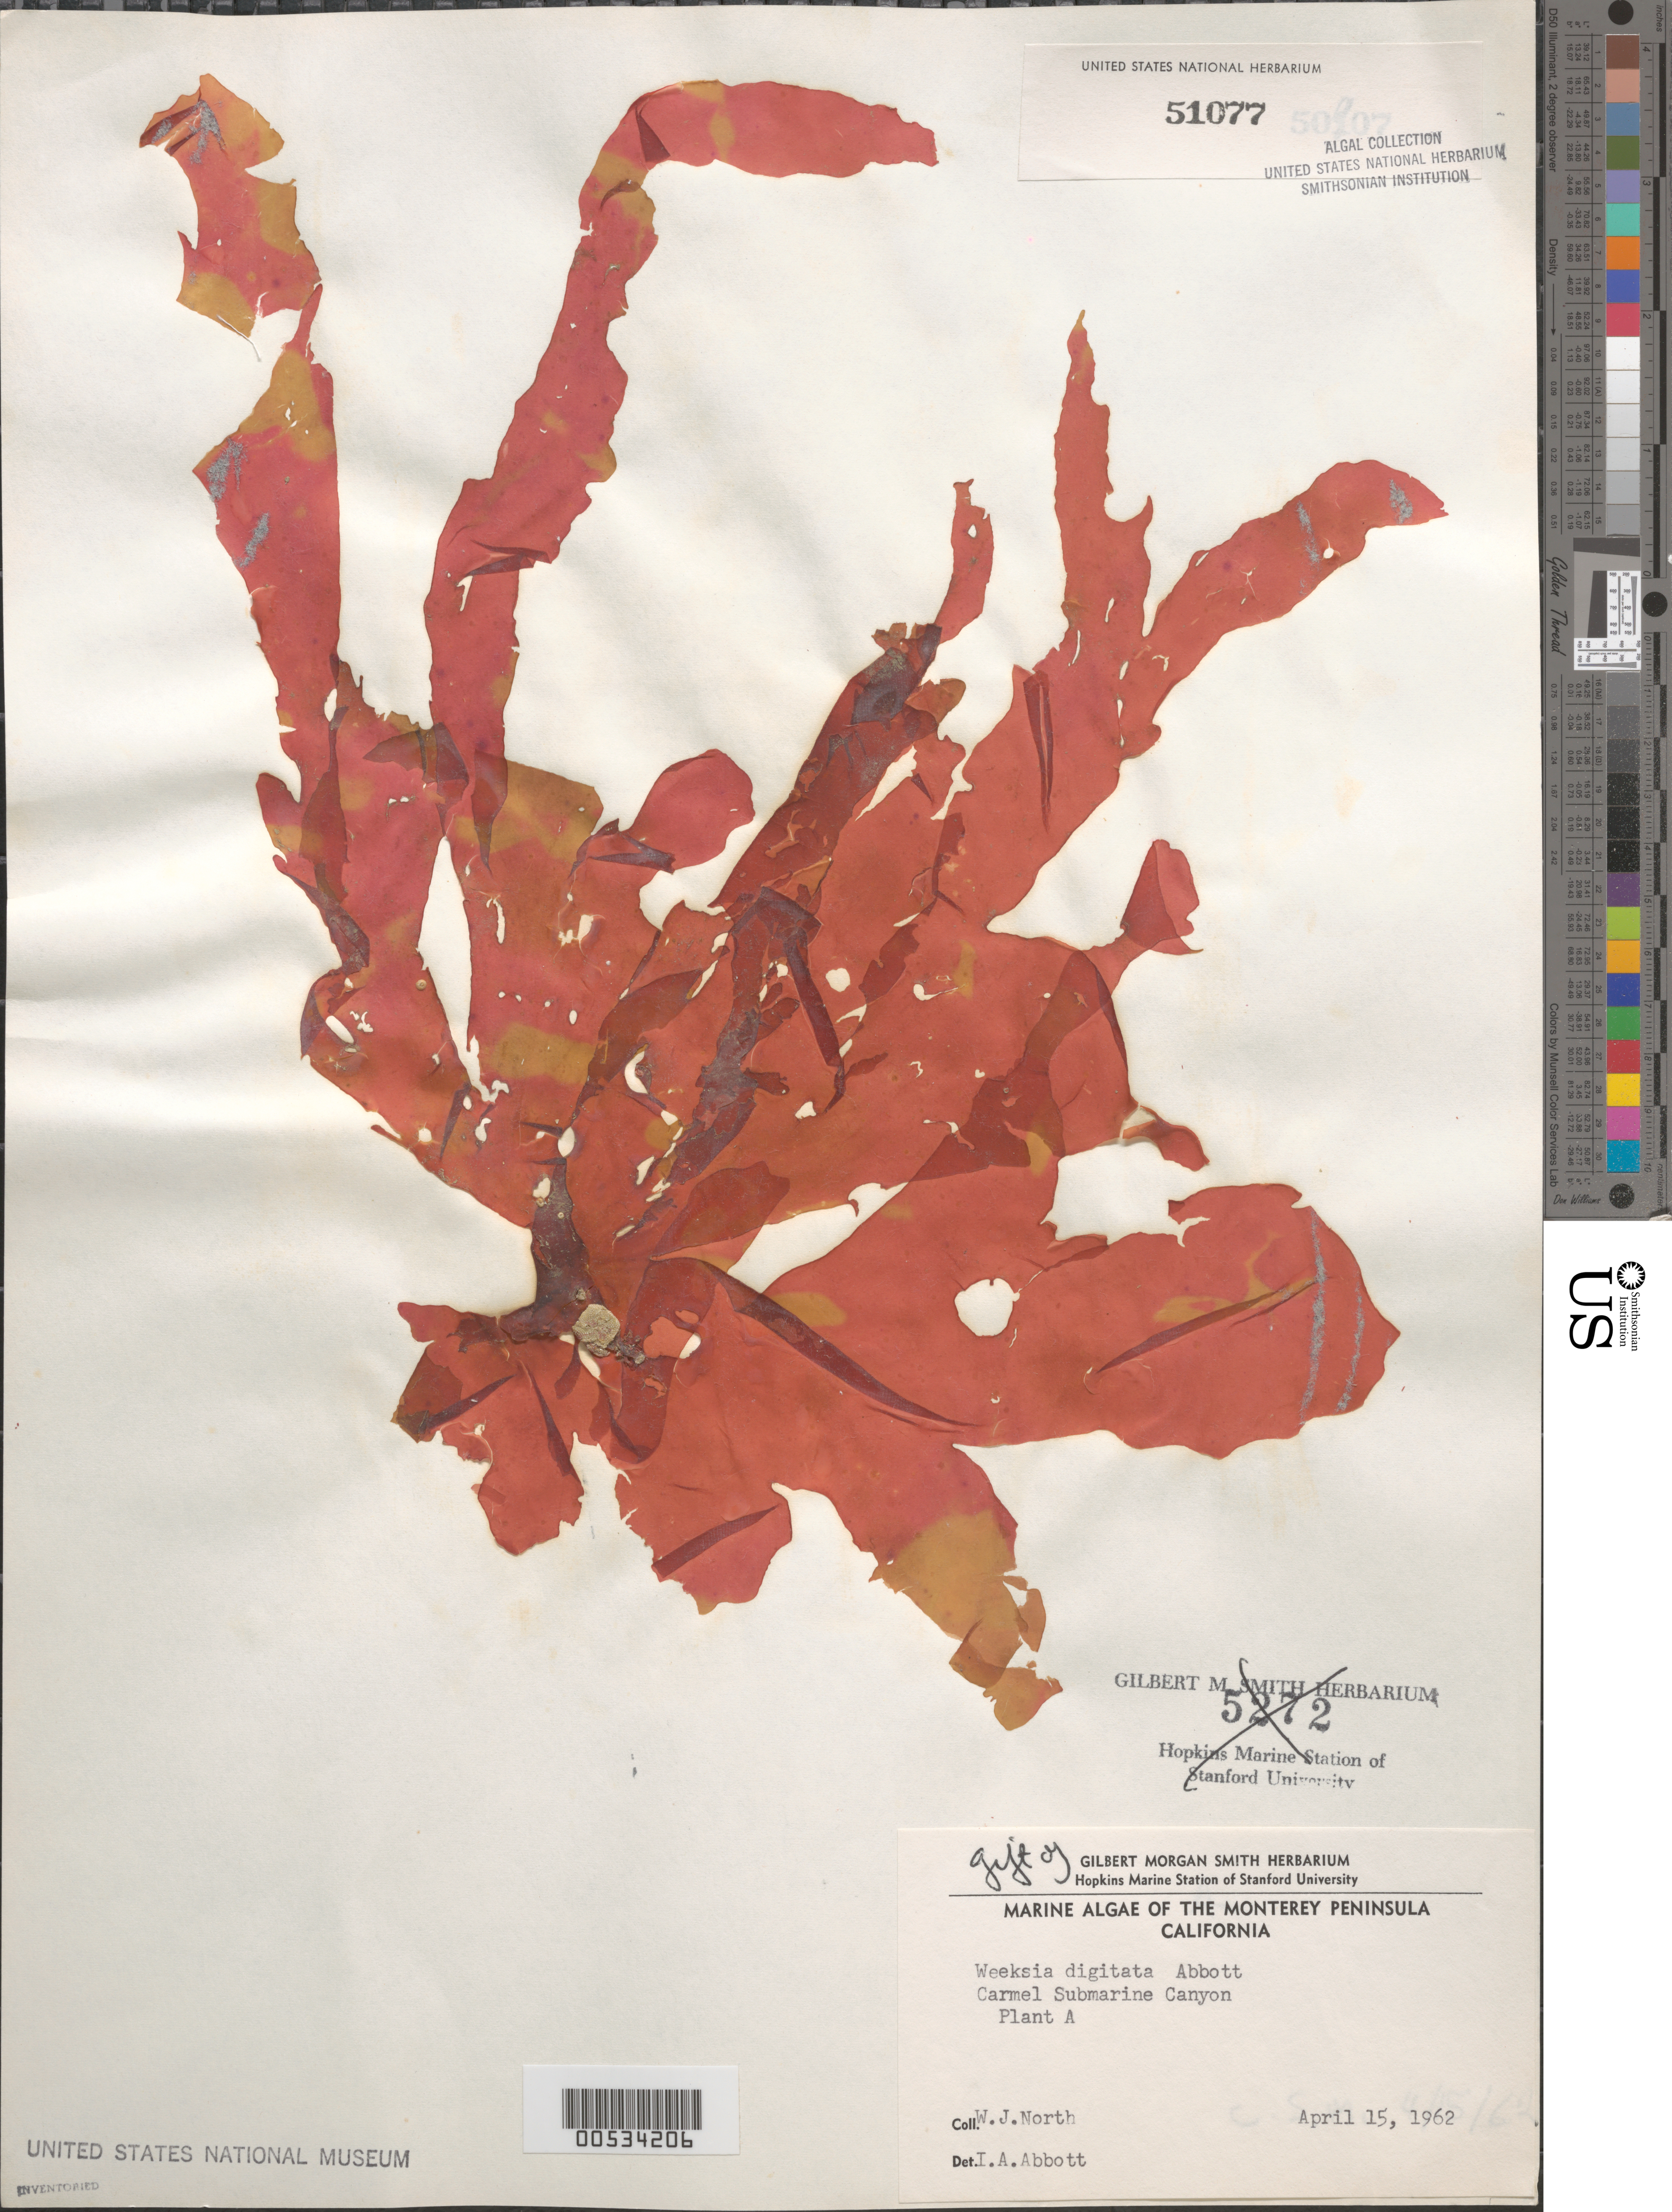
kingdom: Plantae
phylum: Rhodophyta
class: Florideophyceae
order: Gigartinales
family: Dumontiaceae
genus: Weeksia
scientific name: Weeksia digitata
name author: I.A. Abbott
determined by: Abbott, Isabella A.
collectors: W. North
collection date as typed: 15 Apr 1962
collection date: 1962-04-15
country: United States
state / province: California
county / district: Monterey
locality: Carmel Submarine Canyon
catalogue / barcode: US 51077